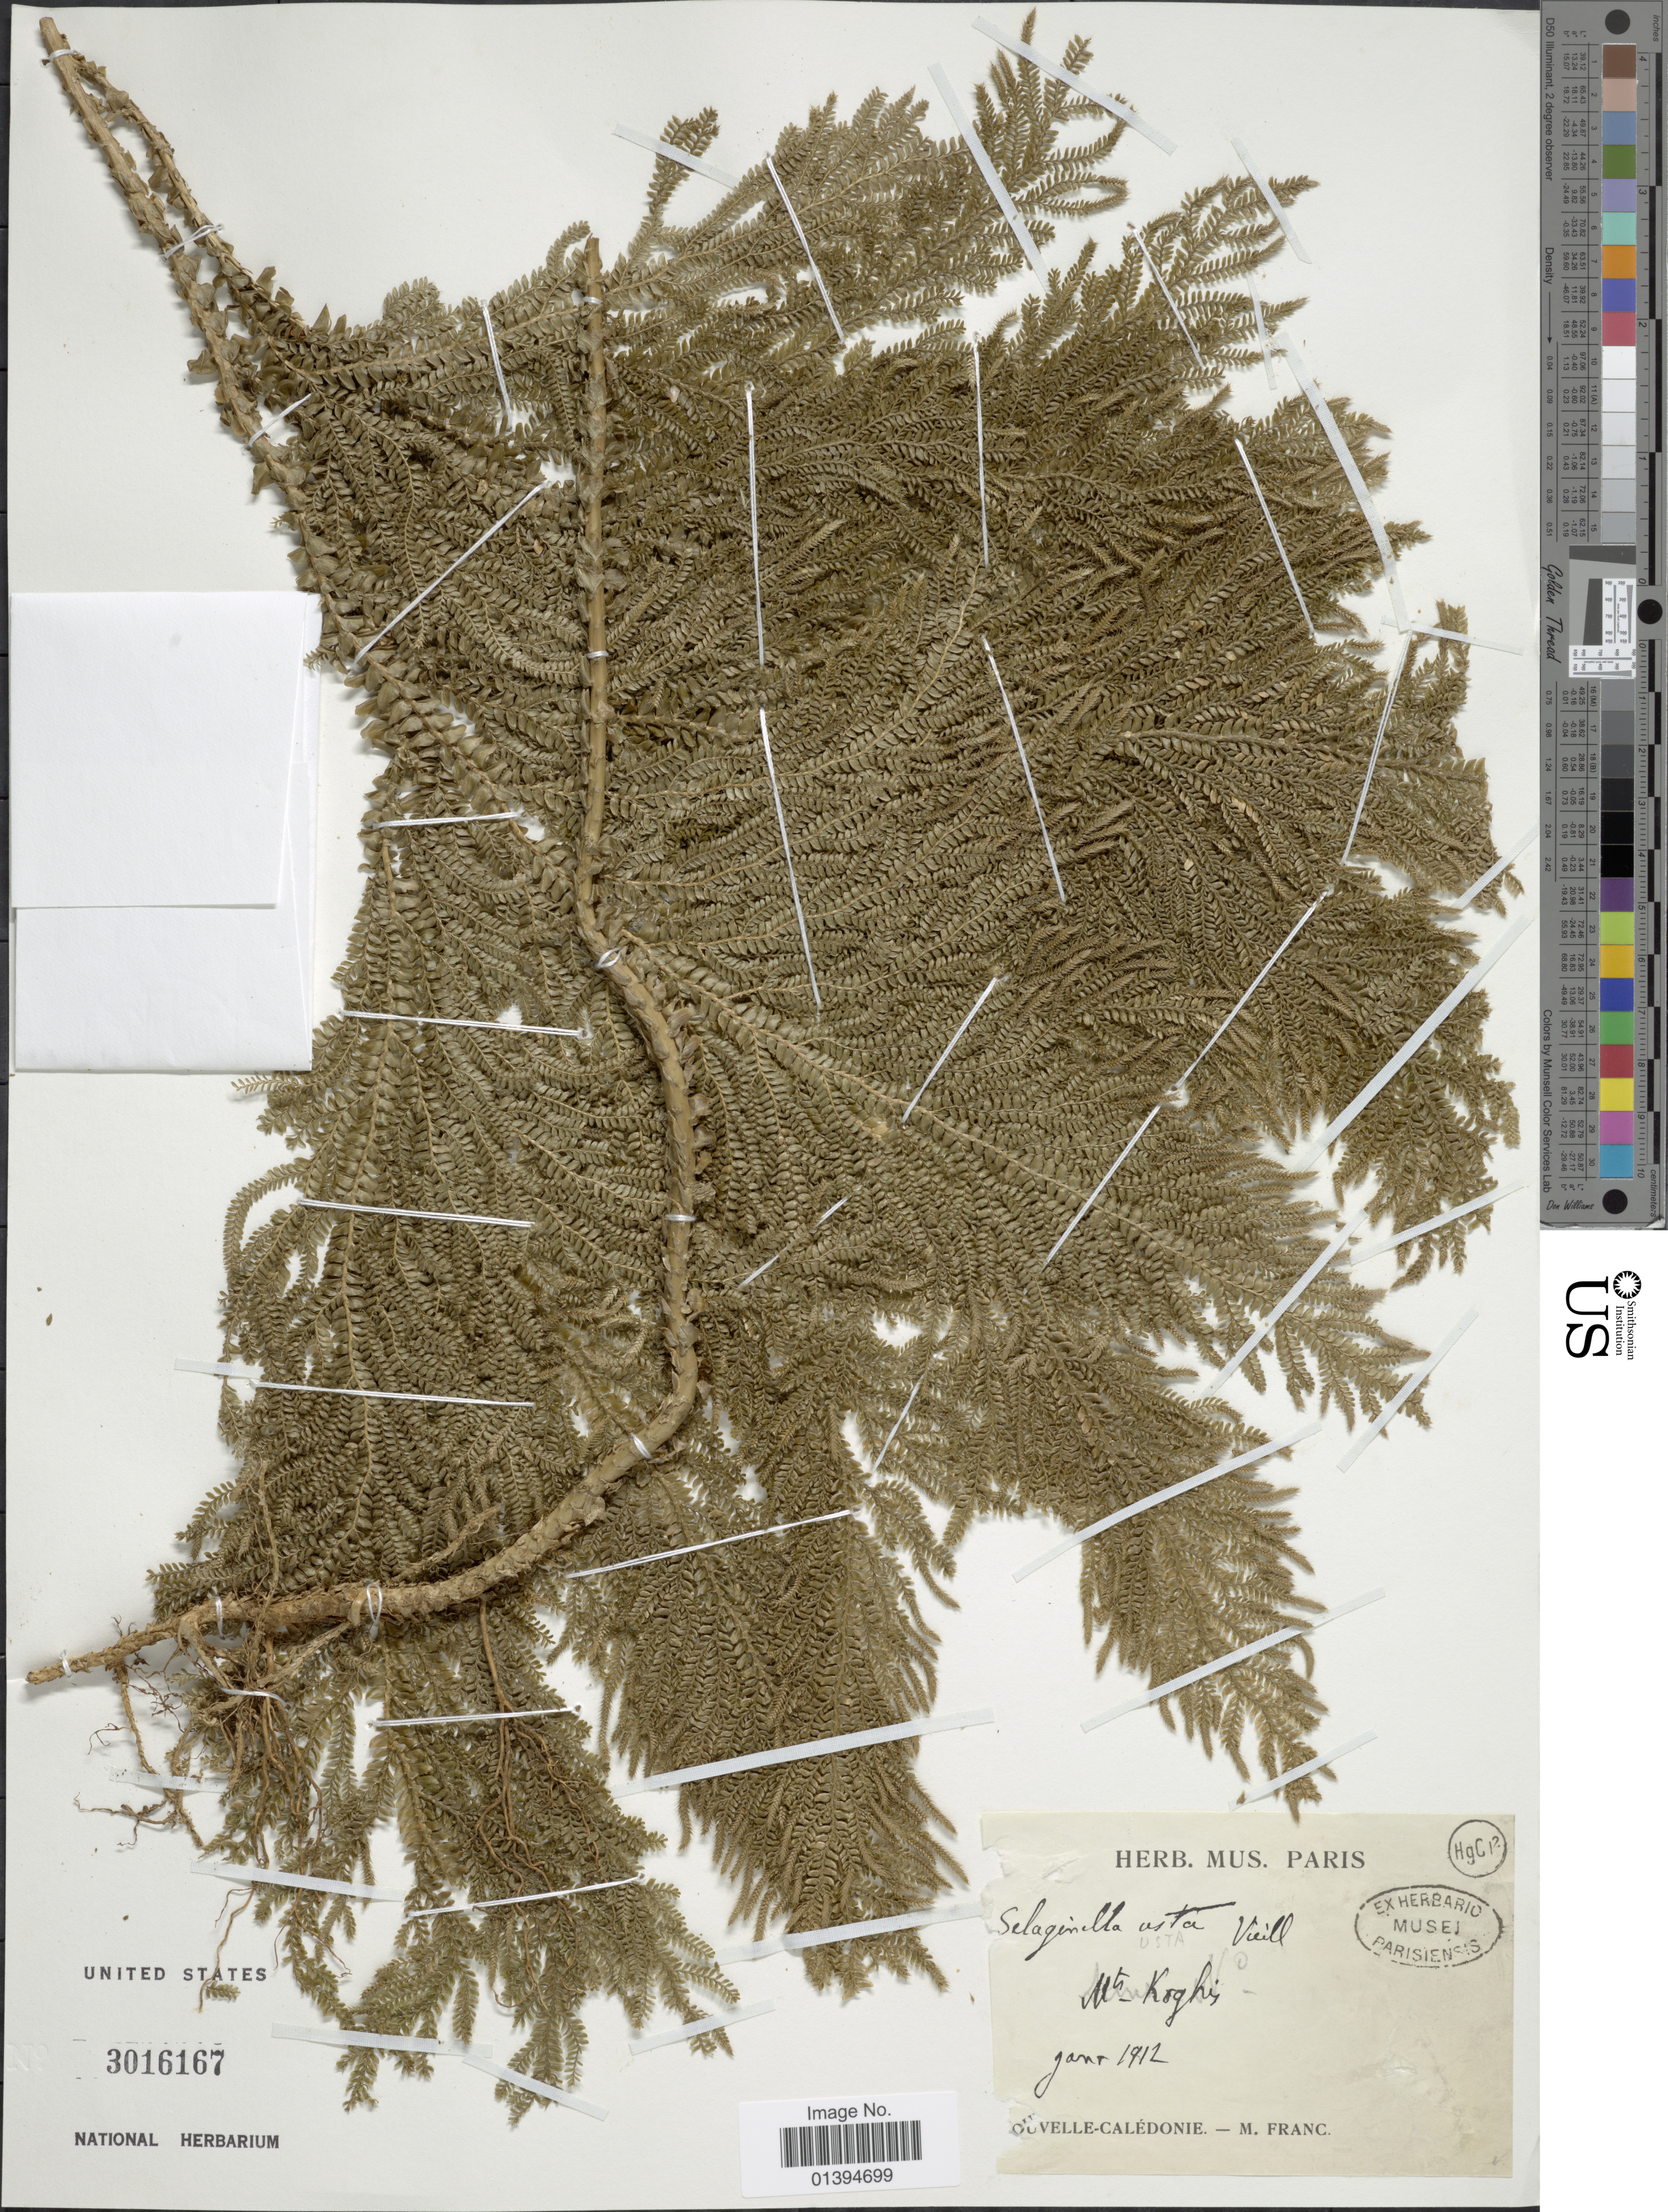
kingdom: Plantae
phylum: Tracheophyta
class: Lycopodiopsida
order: Selaginellales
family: Selaginellaceae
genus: Selaginella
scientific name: Selaginella usta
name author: (Vieill.) Kuntze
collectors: M. Franc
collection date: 1912-01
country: New Caledonia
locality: Mt. Koghi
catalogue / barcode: US 3016167